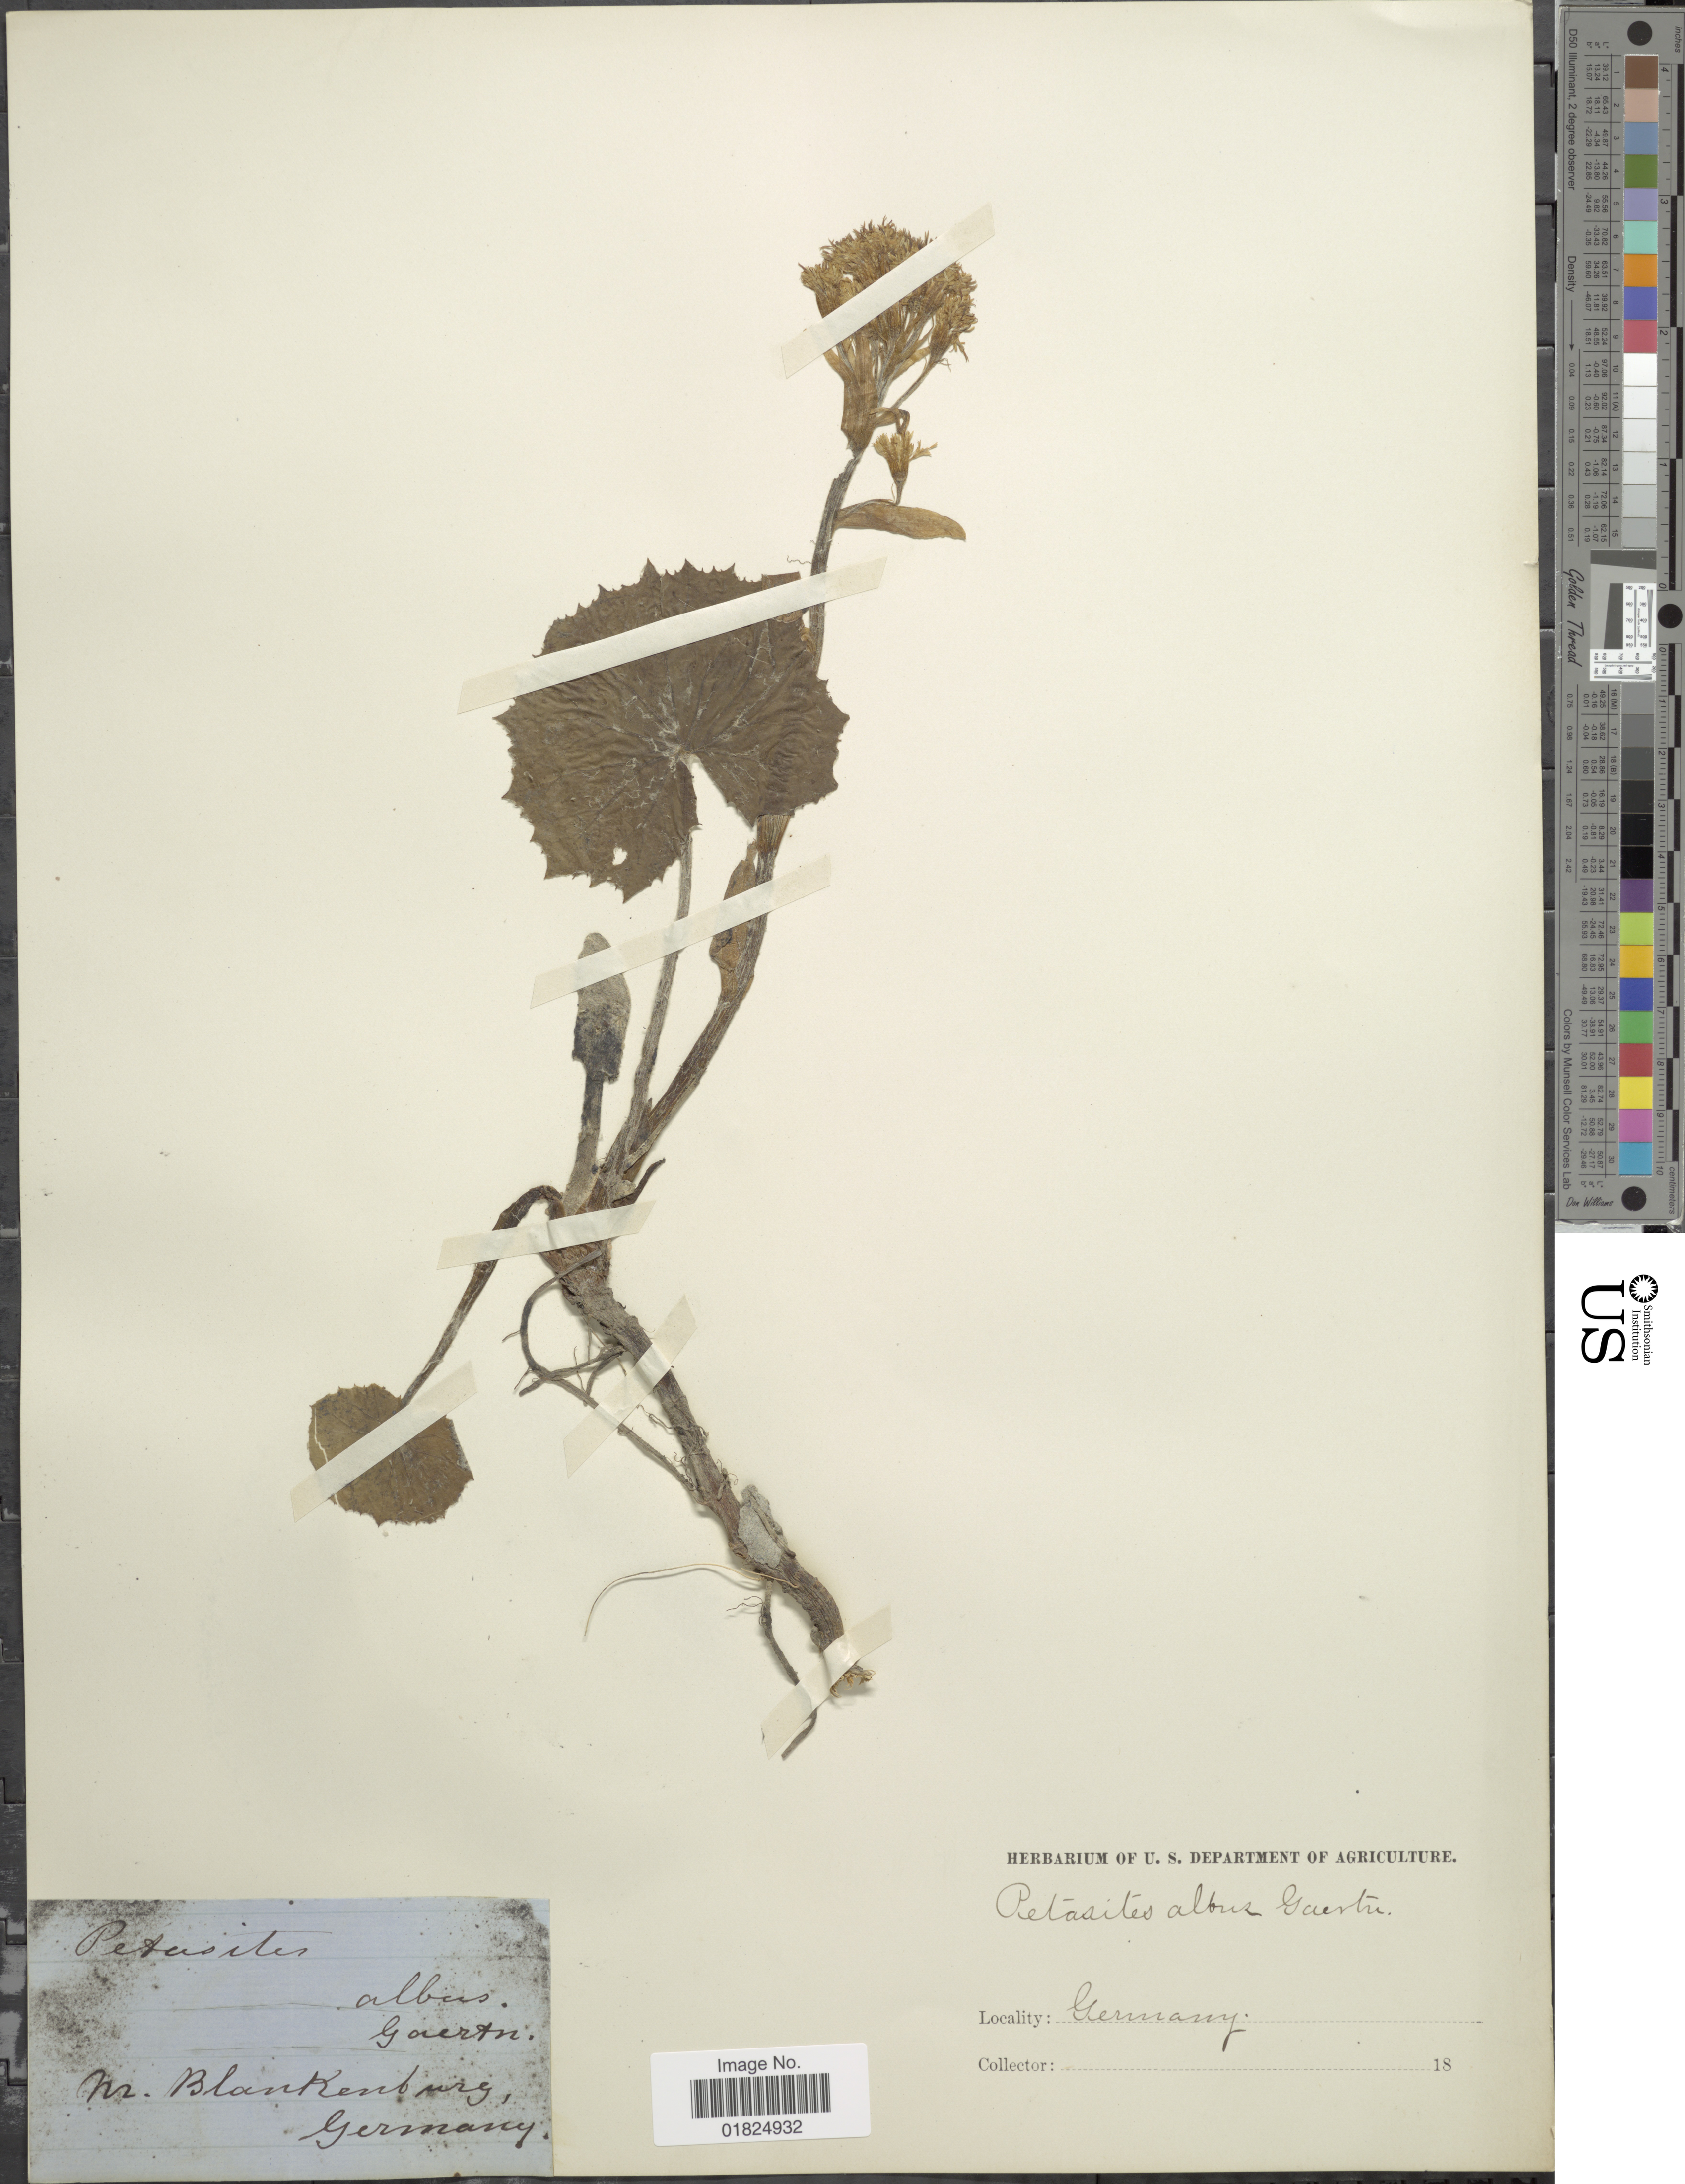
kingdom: Plantae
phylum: Tracheophyta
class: Magnoliopsida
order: Asterales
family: Asteraceae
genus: Petasites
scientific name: Petasites albus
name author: (L.) Gaertn.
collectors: Facchini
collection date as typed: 18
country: Germany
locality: Nr. Blankenburg